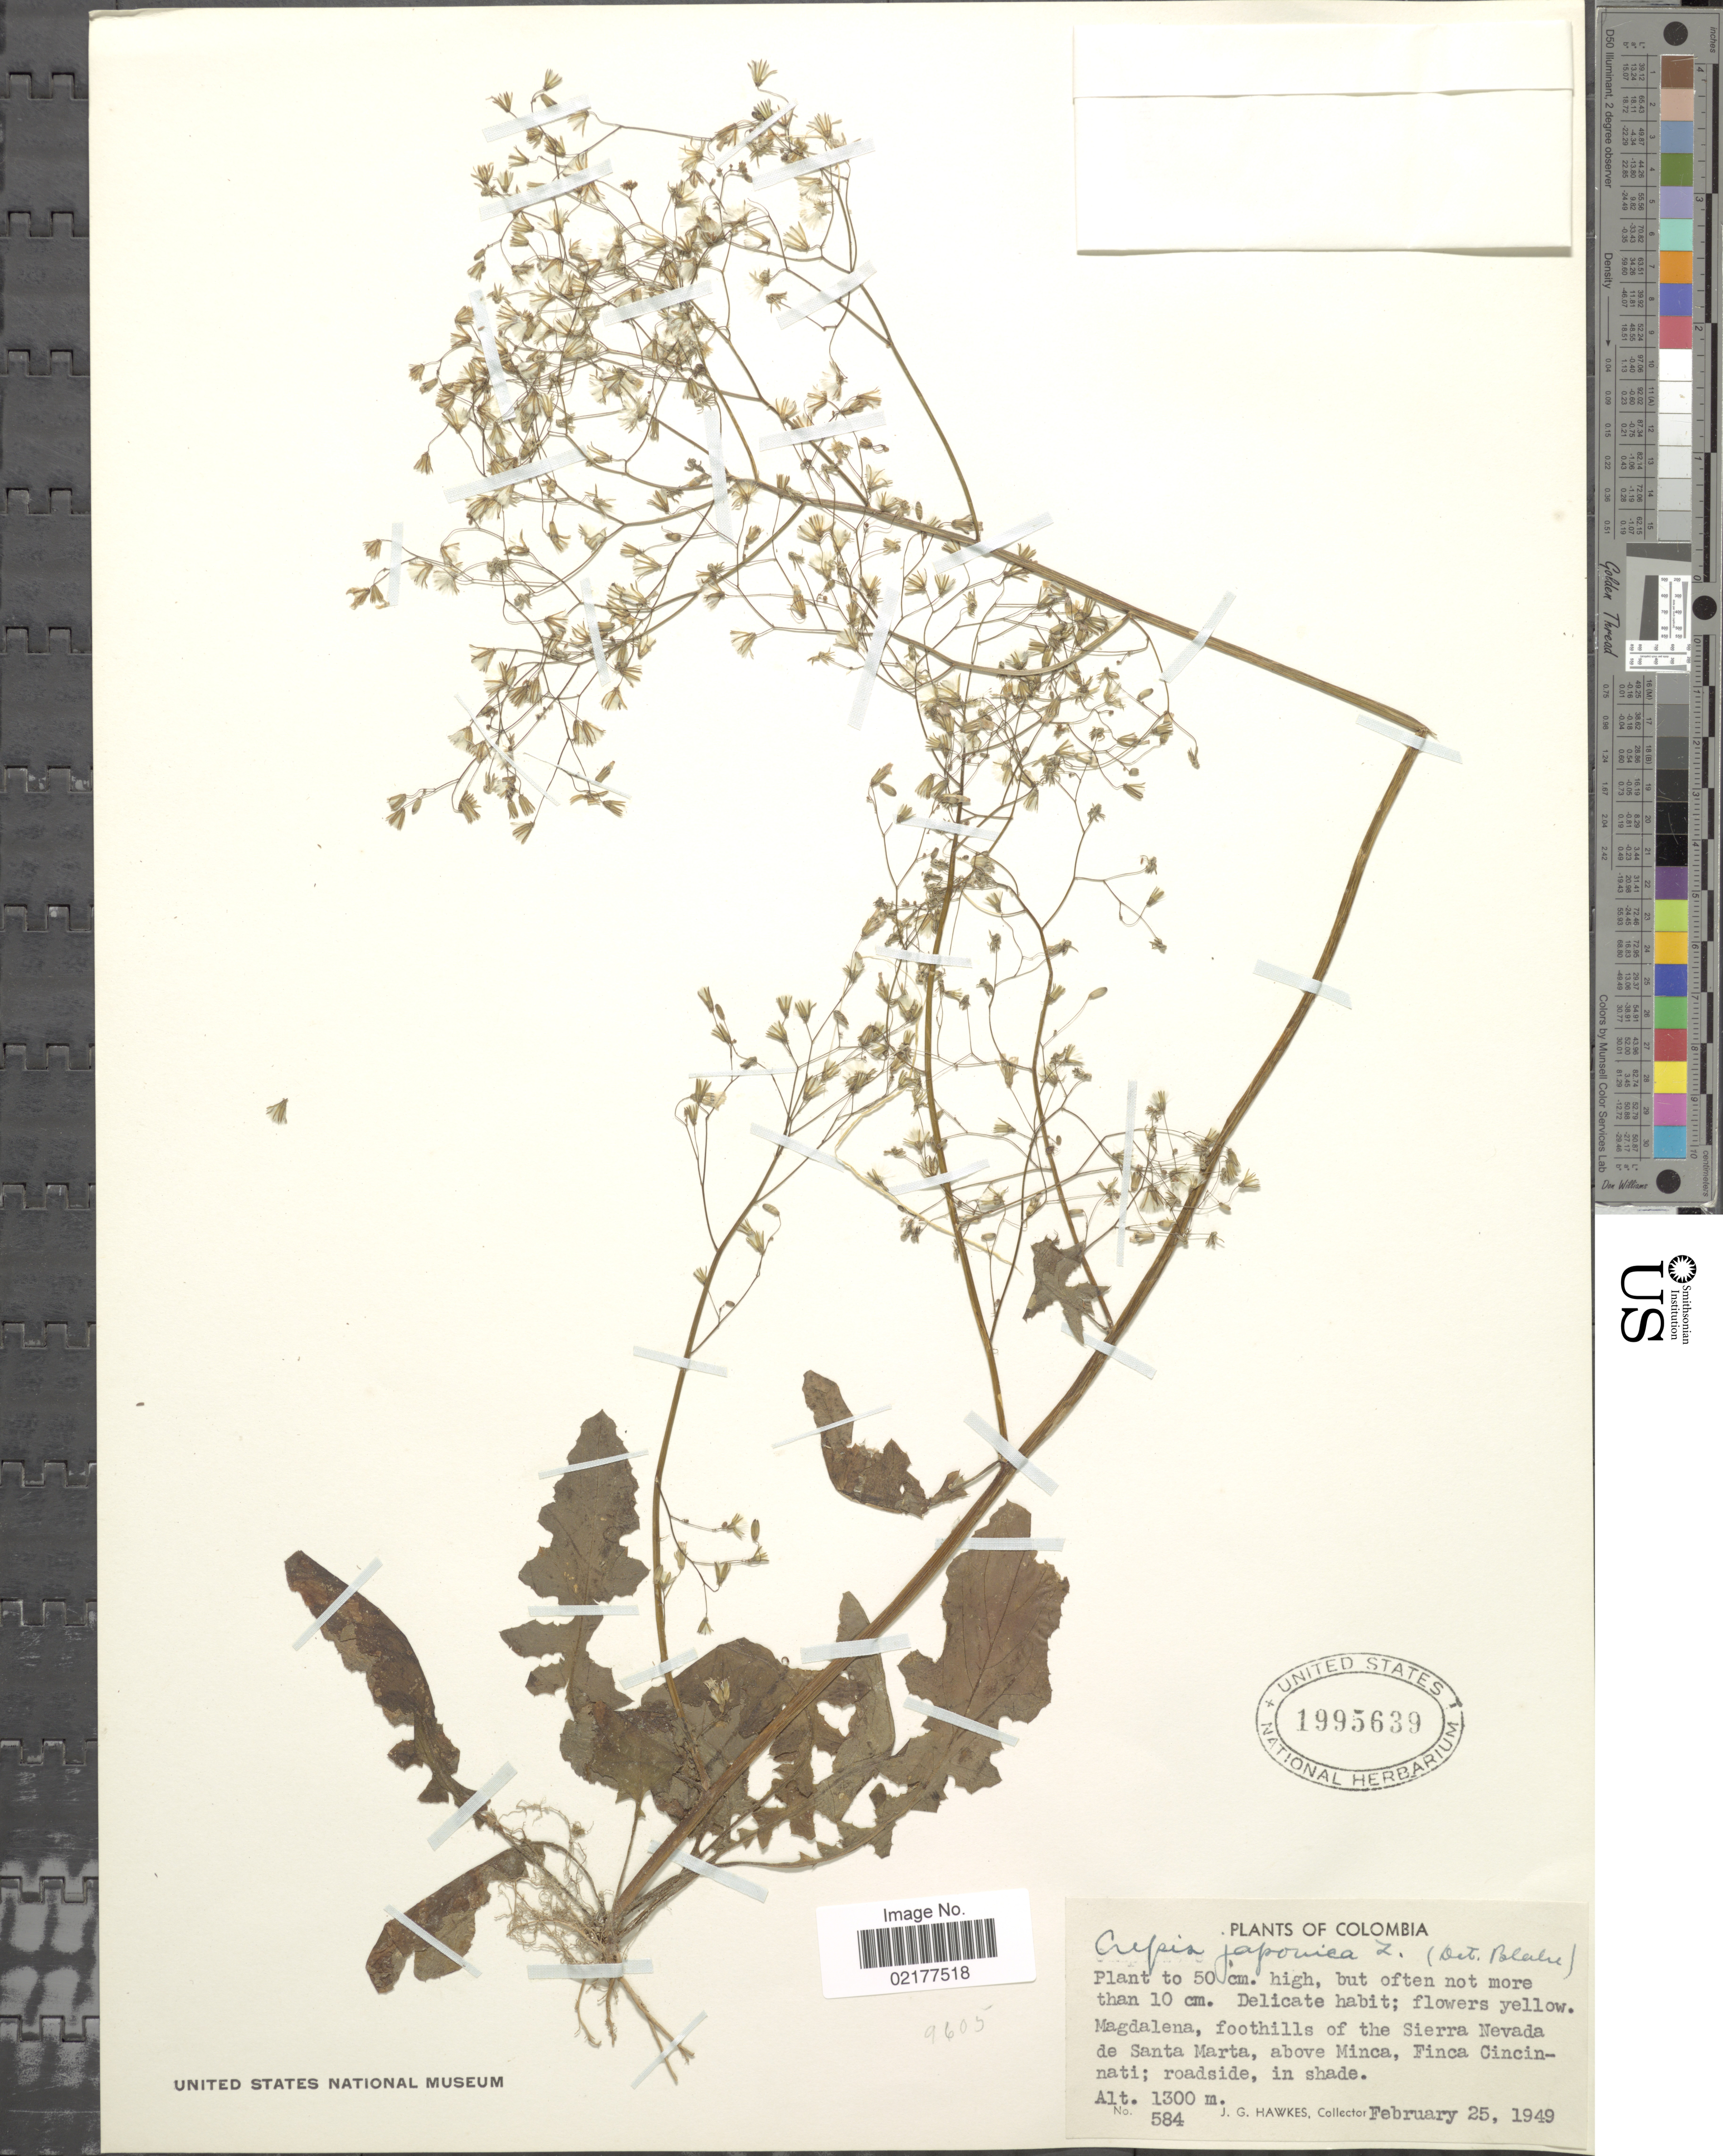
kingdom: Plantae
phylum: Tracheophyta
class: Magnoliopsida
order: Asterales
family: Asteraceae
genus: Youngia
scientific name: Youngia japonica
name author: (L.) DC.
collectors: J. Hawkes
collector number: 584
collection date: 1949-02-25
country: Colombia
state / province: Magdalena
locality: Foothills of the Sierra Nevada de Santa Marta, above Minca, Finca Cincinnati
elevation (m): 1300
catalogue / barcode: US 1995639